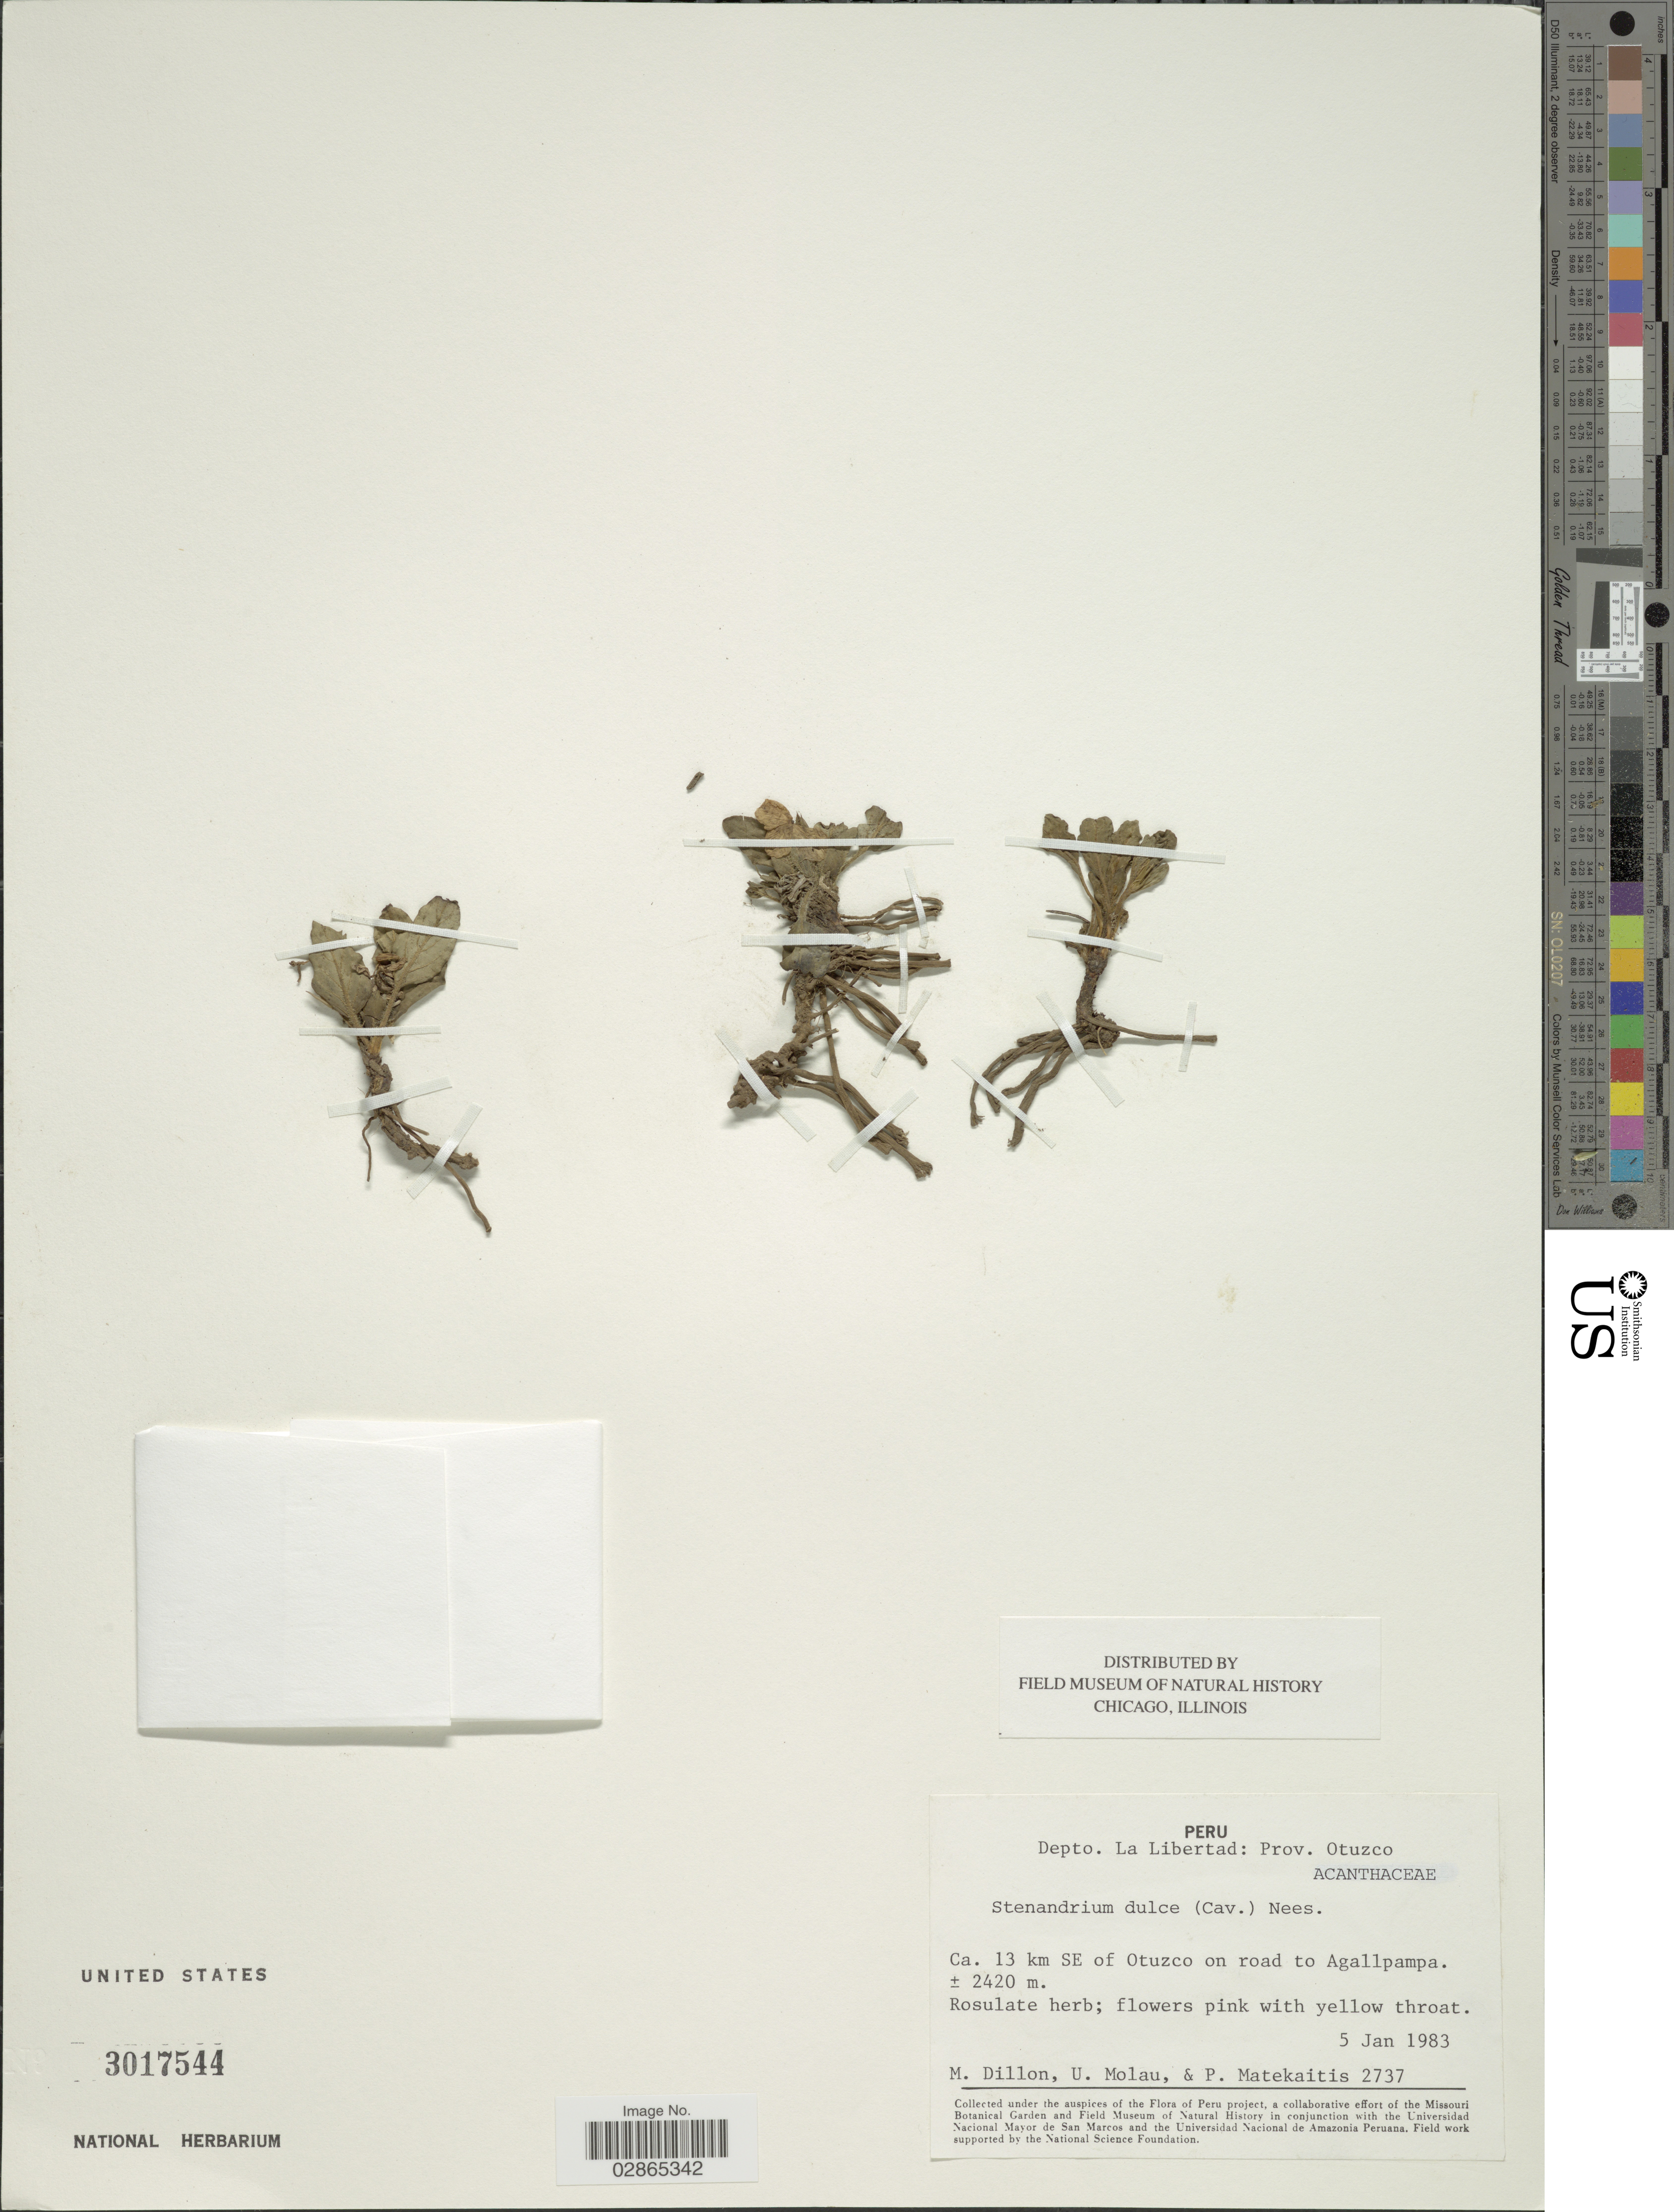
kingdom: Plantae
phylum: Tracheophyta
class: Magnoliopsida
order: Lamiales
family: Acanthaceae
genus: Stenandrium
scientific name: Stenandrium dulce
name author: (Cav.) Nees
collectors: M. O. Dillon, U. Molau & P. Matekaitis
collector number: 2737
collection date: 1983-01-05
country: Peru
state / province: La Libertad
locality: Depto. La Libertad: Prov. Otuzco. Ca. 13 km SE of Otuzco on road to Agallpampa.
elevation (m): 2420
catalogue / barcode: US 3017544